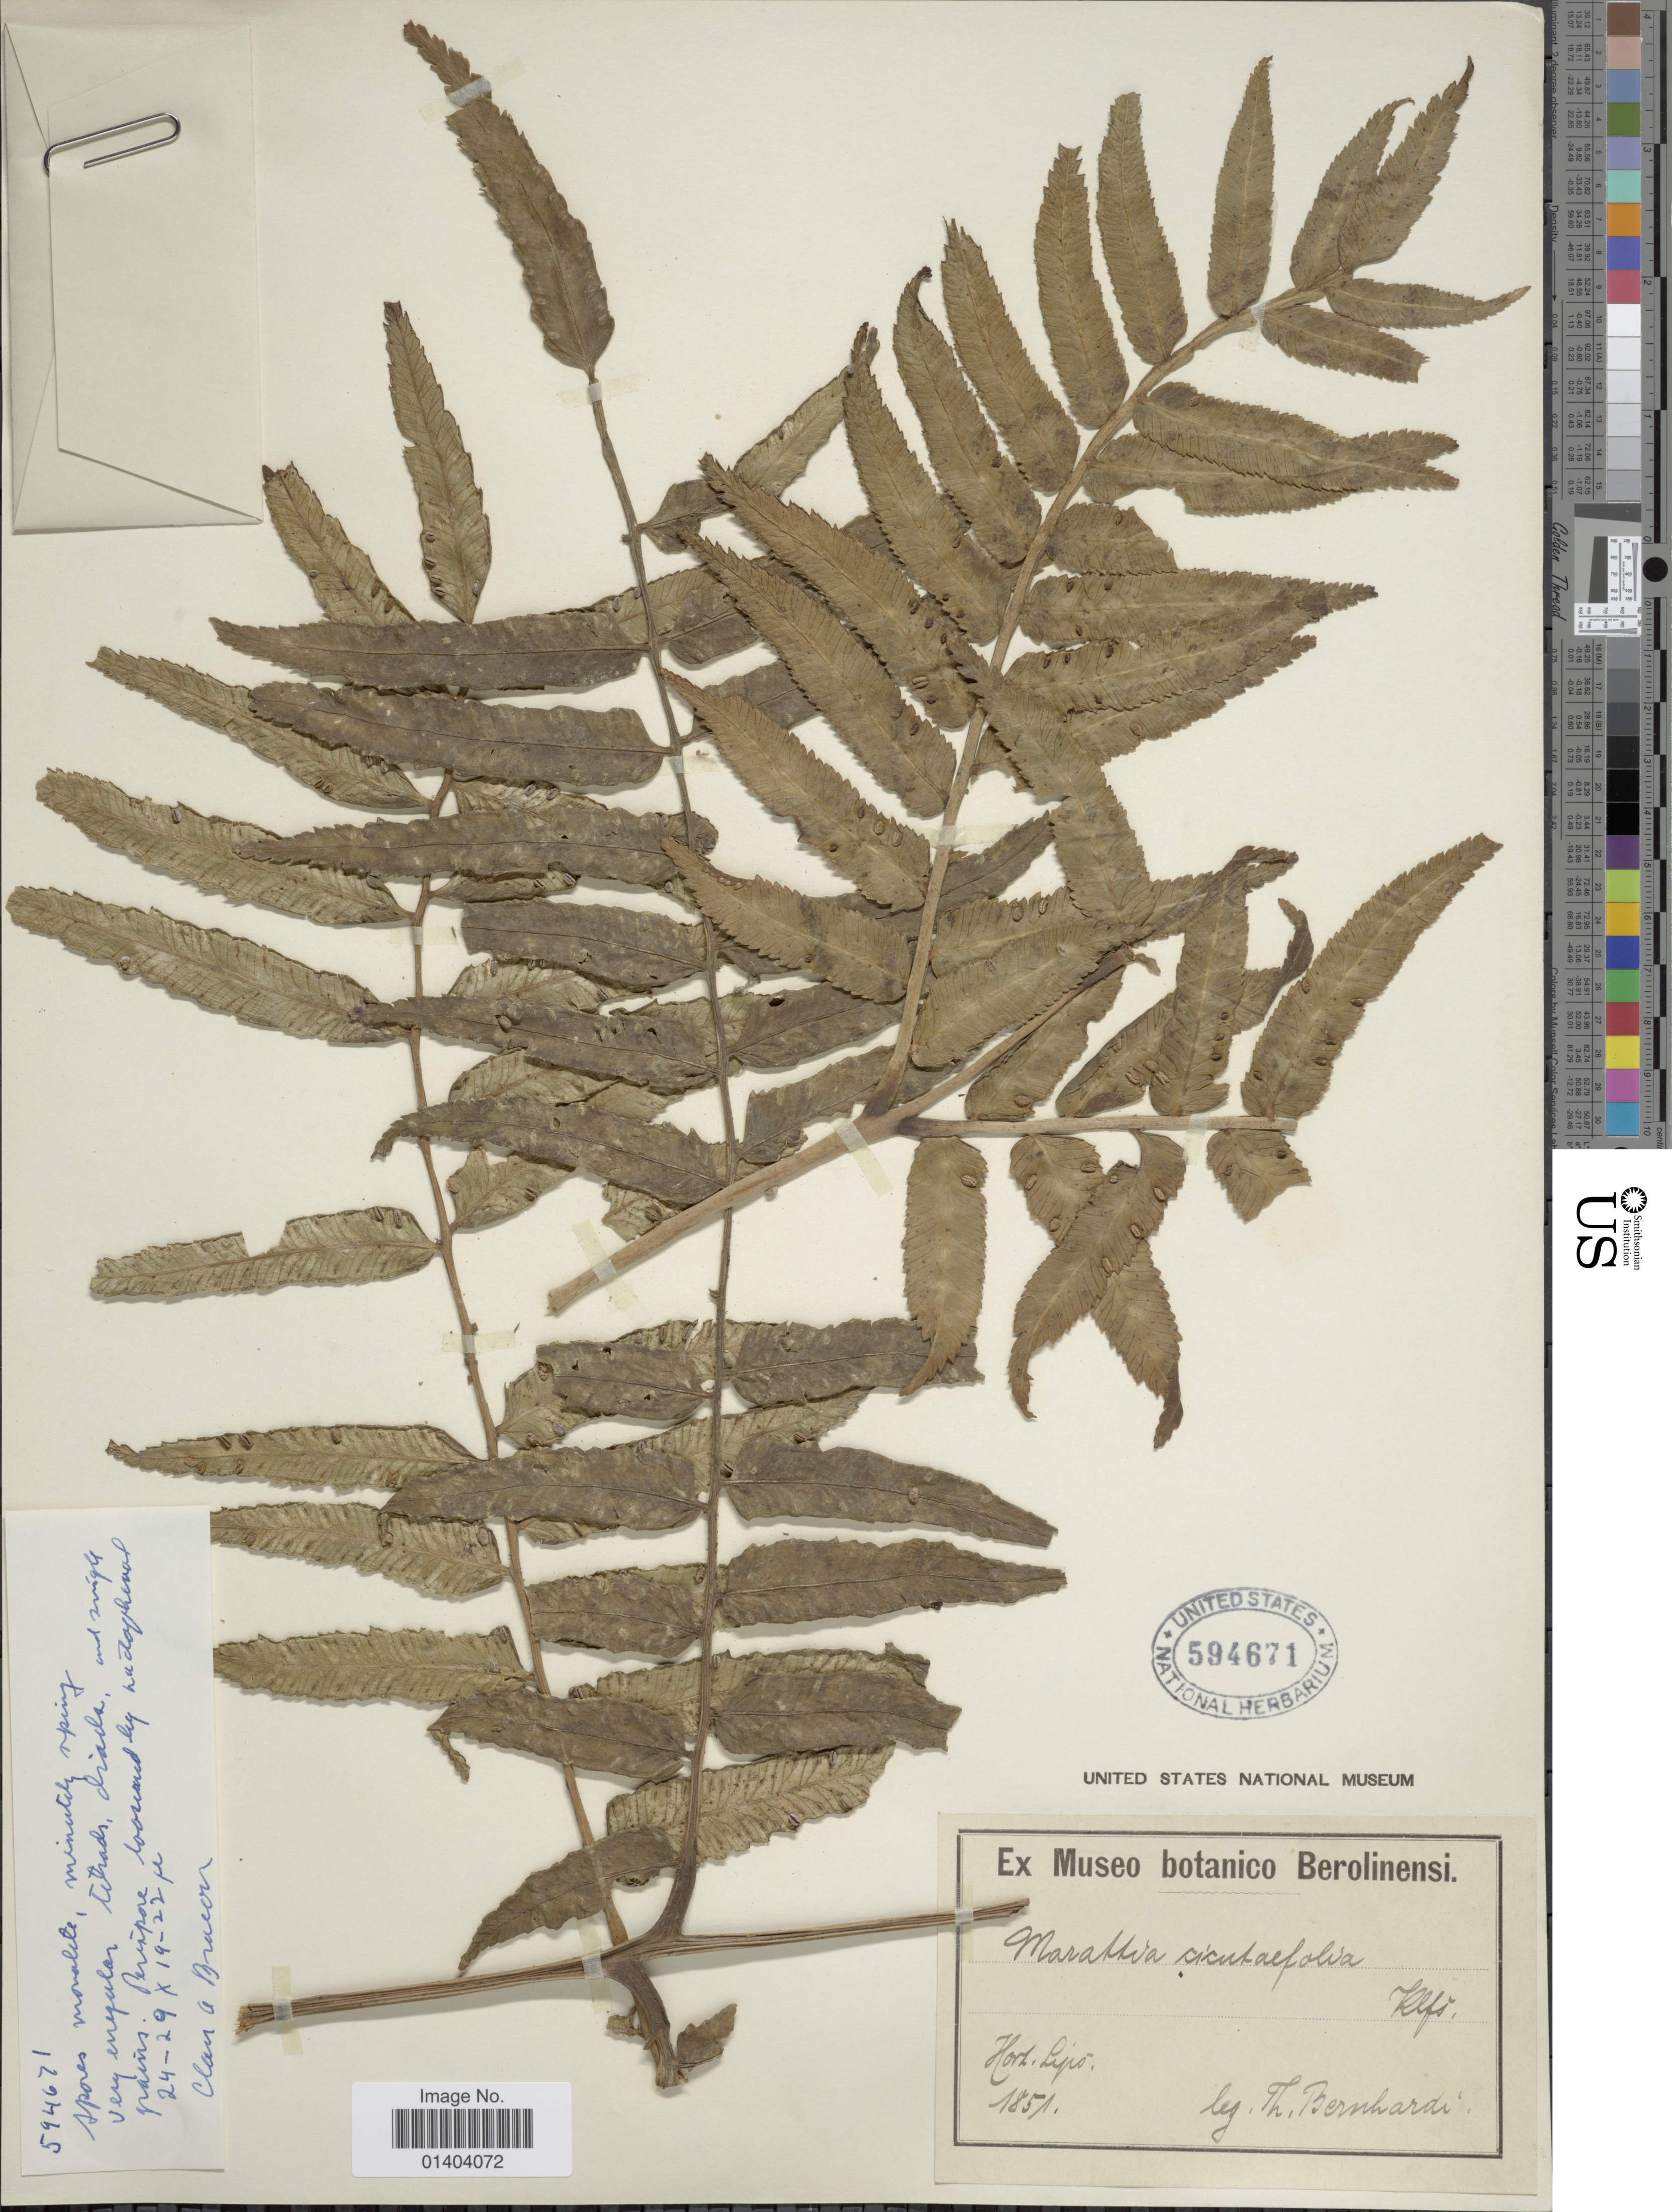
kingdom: Plantae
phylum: Tracheophyta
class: Polypodiopsida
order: Marattiales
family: Marattiaceae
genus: Marattia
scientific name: Marattia cicutifolia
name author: Kaulf.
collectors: T. Bernhardi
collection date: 1851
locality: Hort. Lips [interpreted]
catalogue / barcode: US 594671